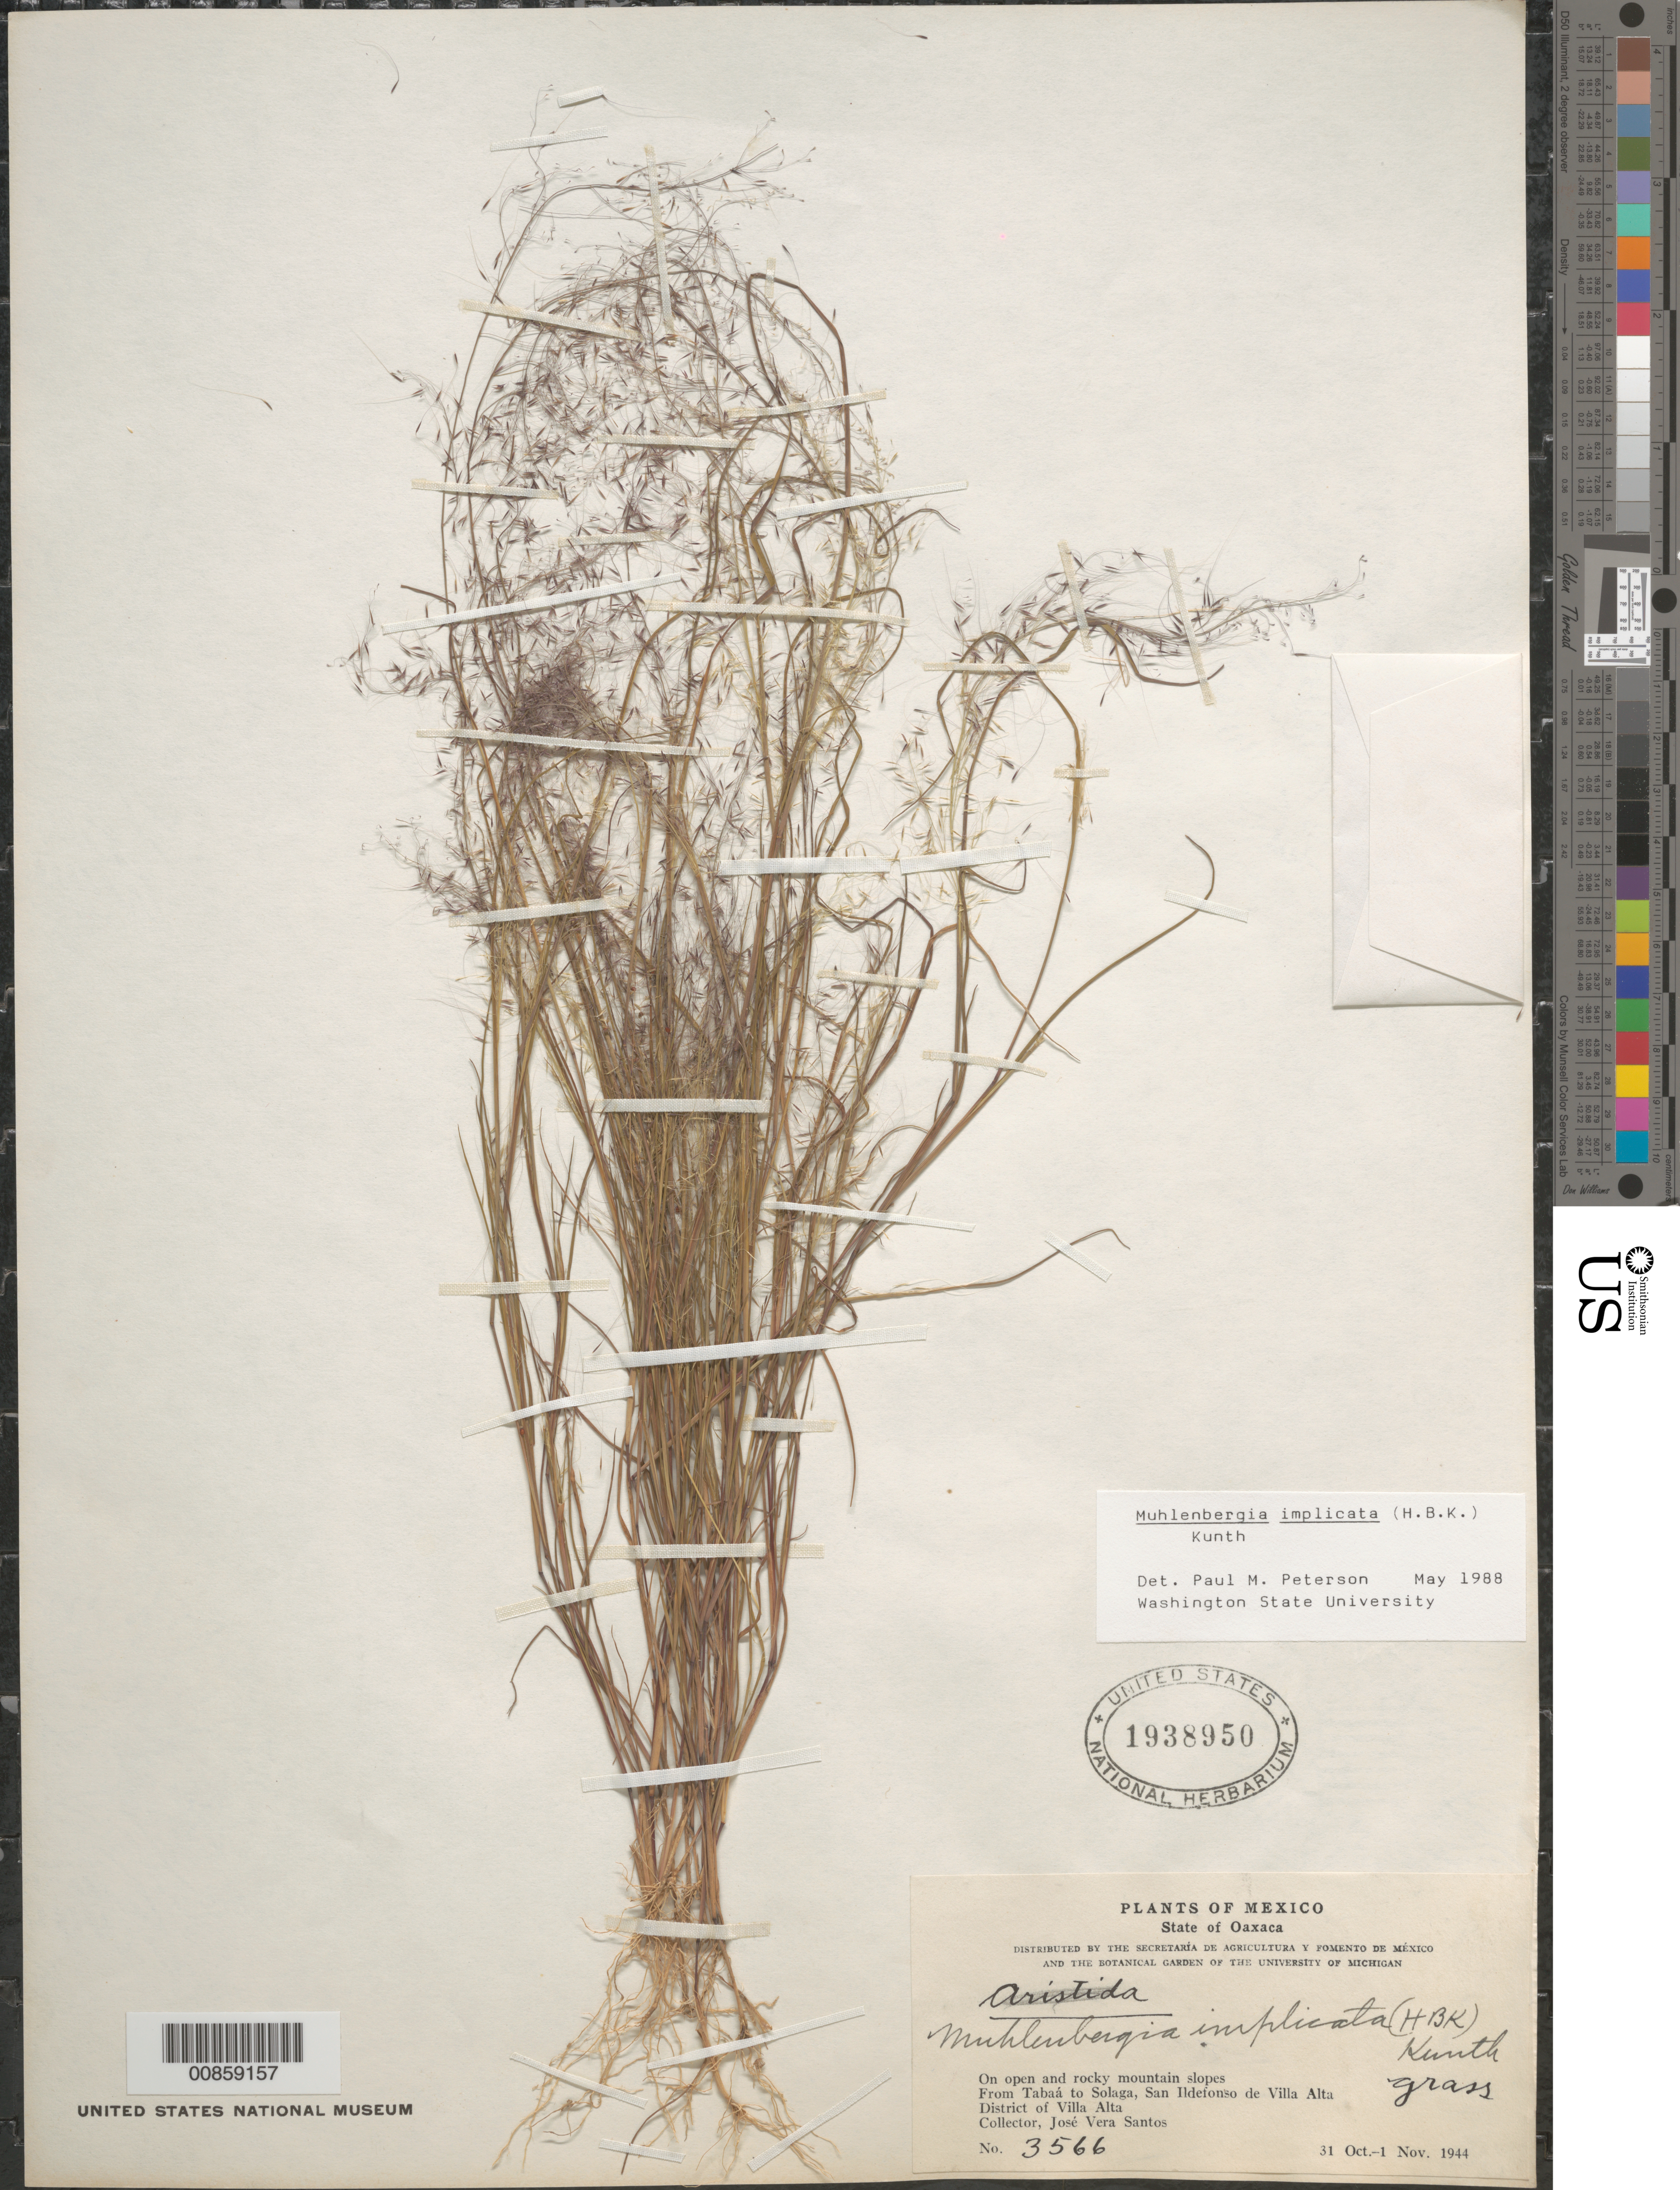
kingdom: Plantae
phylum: Tracheophyta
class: Liliopsida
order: Poales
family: Poaceae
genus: Muhlenbergia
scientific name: Muhlenbergia implicata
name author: (Kunth) Trin.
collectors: J. Vera Santos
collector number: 3566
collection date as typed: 31 Oct 1944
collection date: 1944-10-31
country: Mexico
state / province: Oaxaca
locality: Mountain slopes from Tabaá to Soloaga, San Ildefonso de Villa Alta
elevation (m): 2600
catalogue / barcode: US 1938950